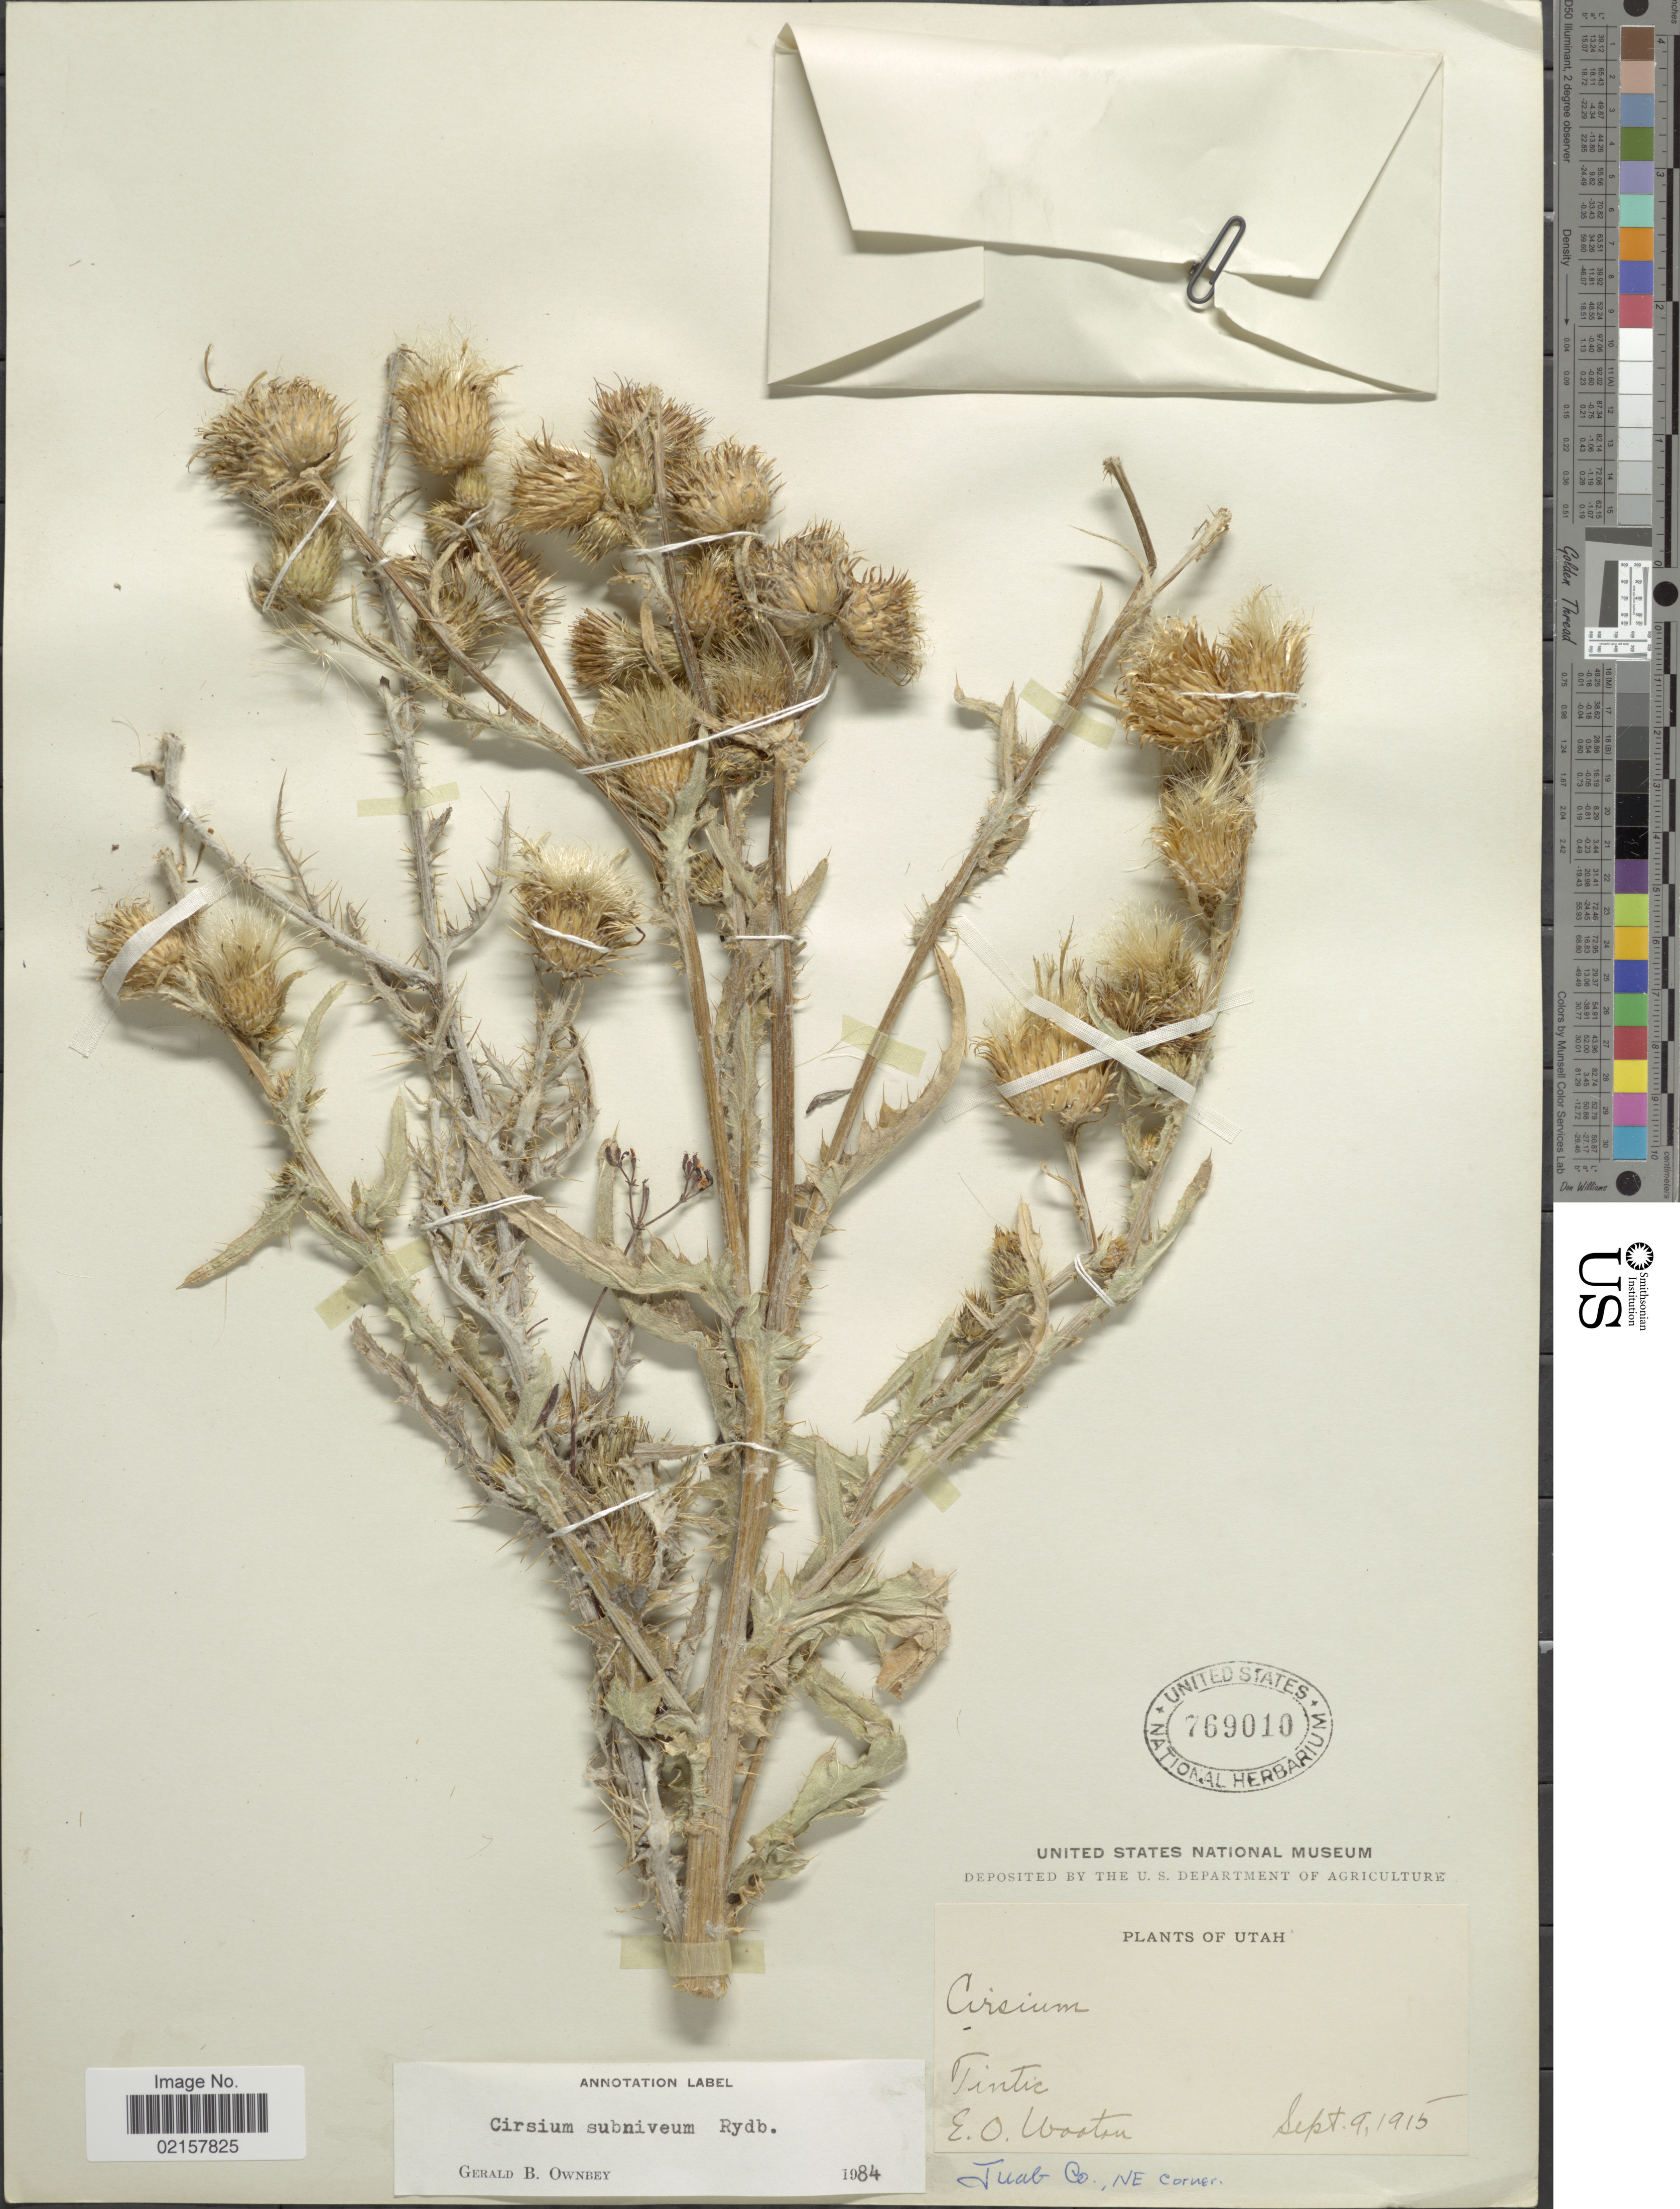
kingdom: Plantae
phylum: Tracheophyta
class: Magnoliopsida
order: Asterales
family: Asteraceae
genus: Cirsium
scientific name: Cirsium subniveum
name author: Rydb.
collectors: E. O. Wooton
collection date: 1915-09-09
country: United States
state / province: Utah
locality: Tintic, Juab Co., NE corner.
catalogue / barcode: US 769010